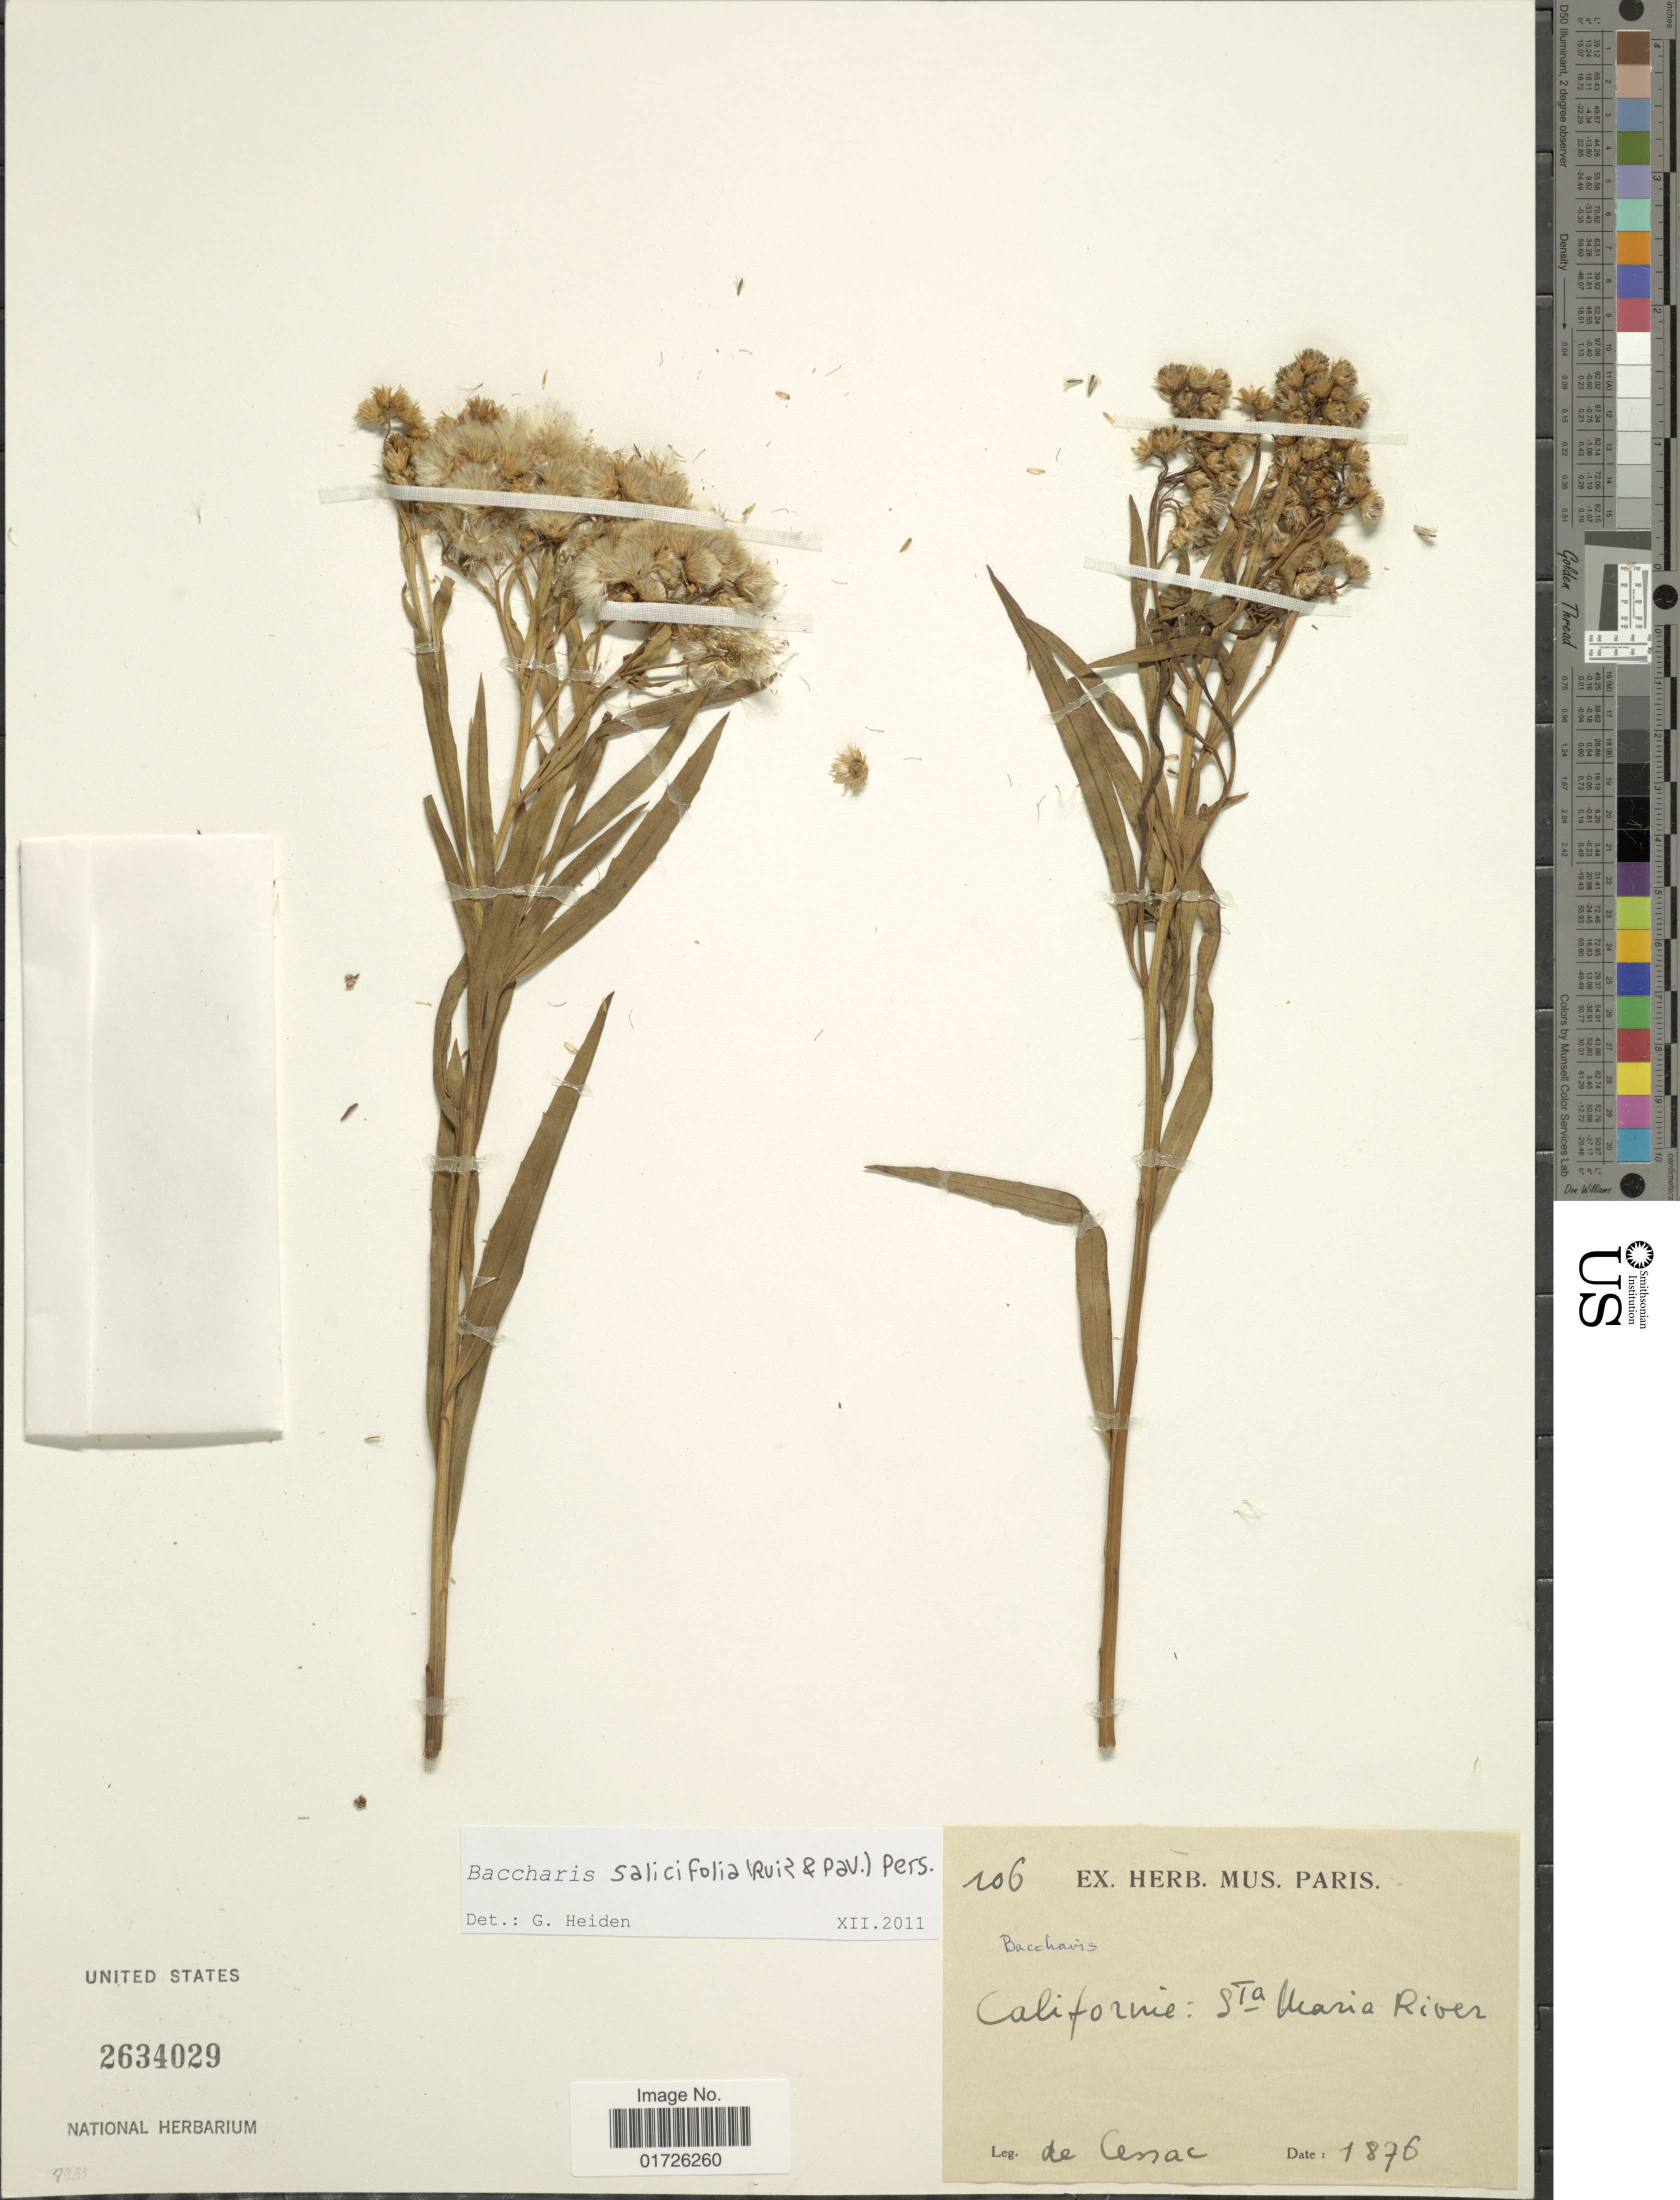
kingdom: Plantae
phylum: Tracheophyta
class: Magnoliopsida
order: Asterales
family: Asteraceae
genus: Baccharis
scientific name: Baccharis salicifolia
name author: (Ruiz & Pav.) Pers.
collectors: -. de Cessac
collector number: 106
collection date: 1876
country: United States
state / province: California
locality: Californie: Sta. Maria River.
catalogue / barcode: US 2634029